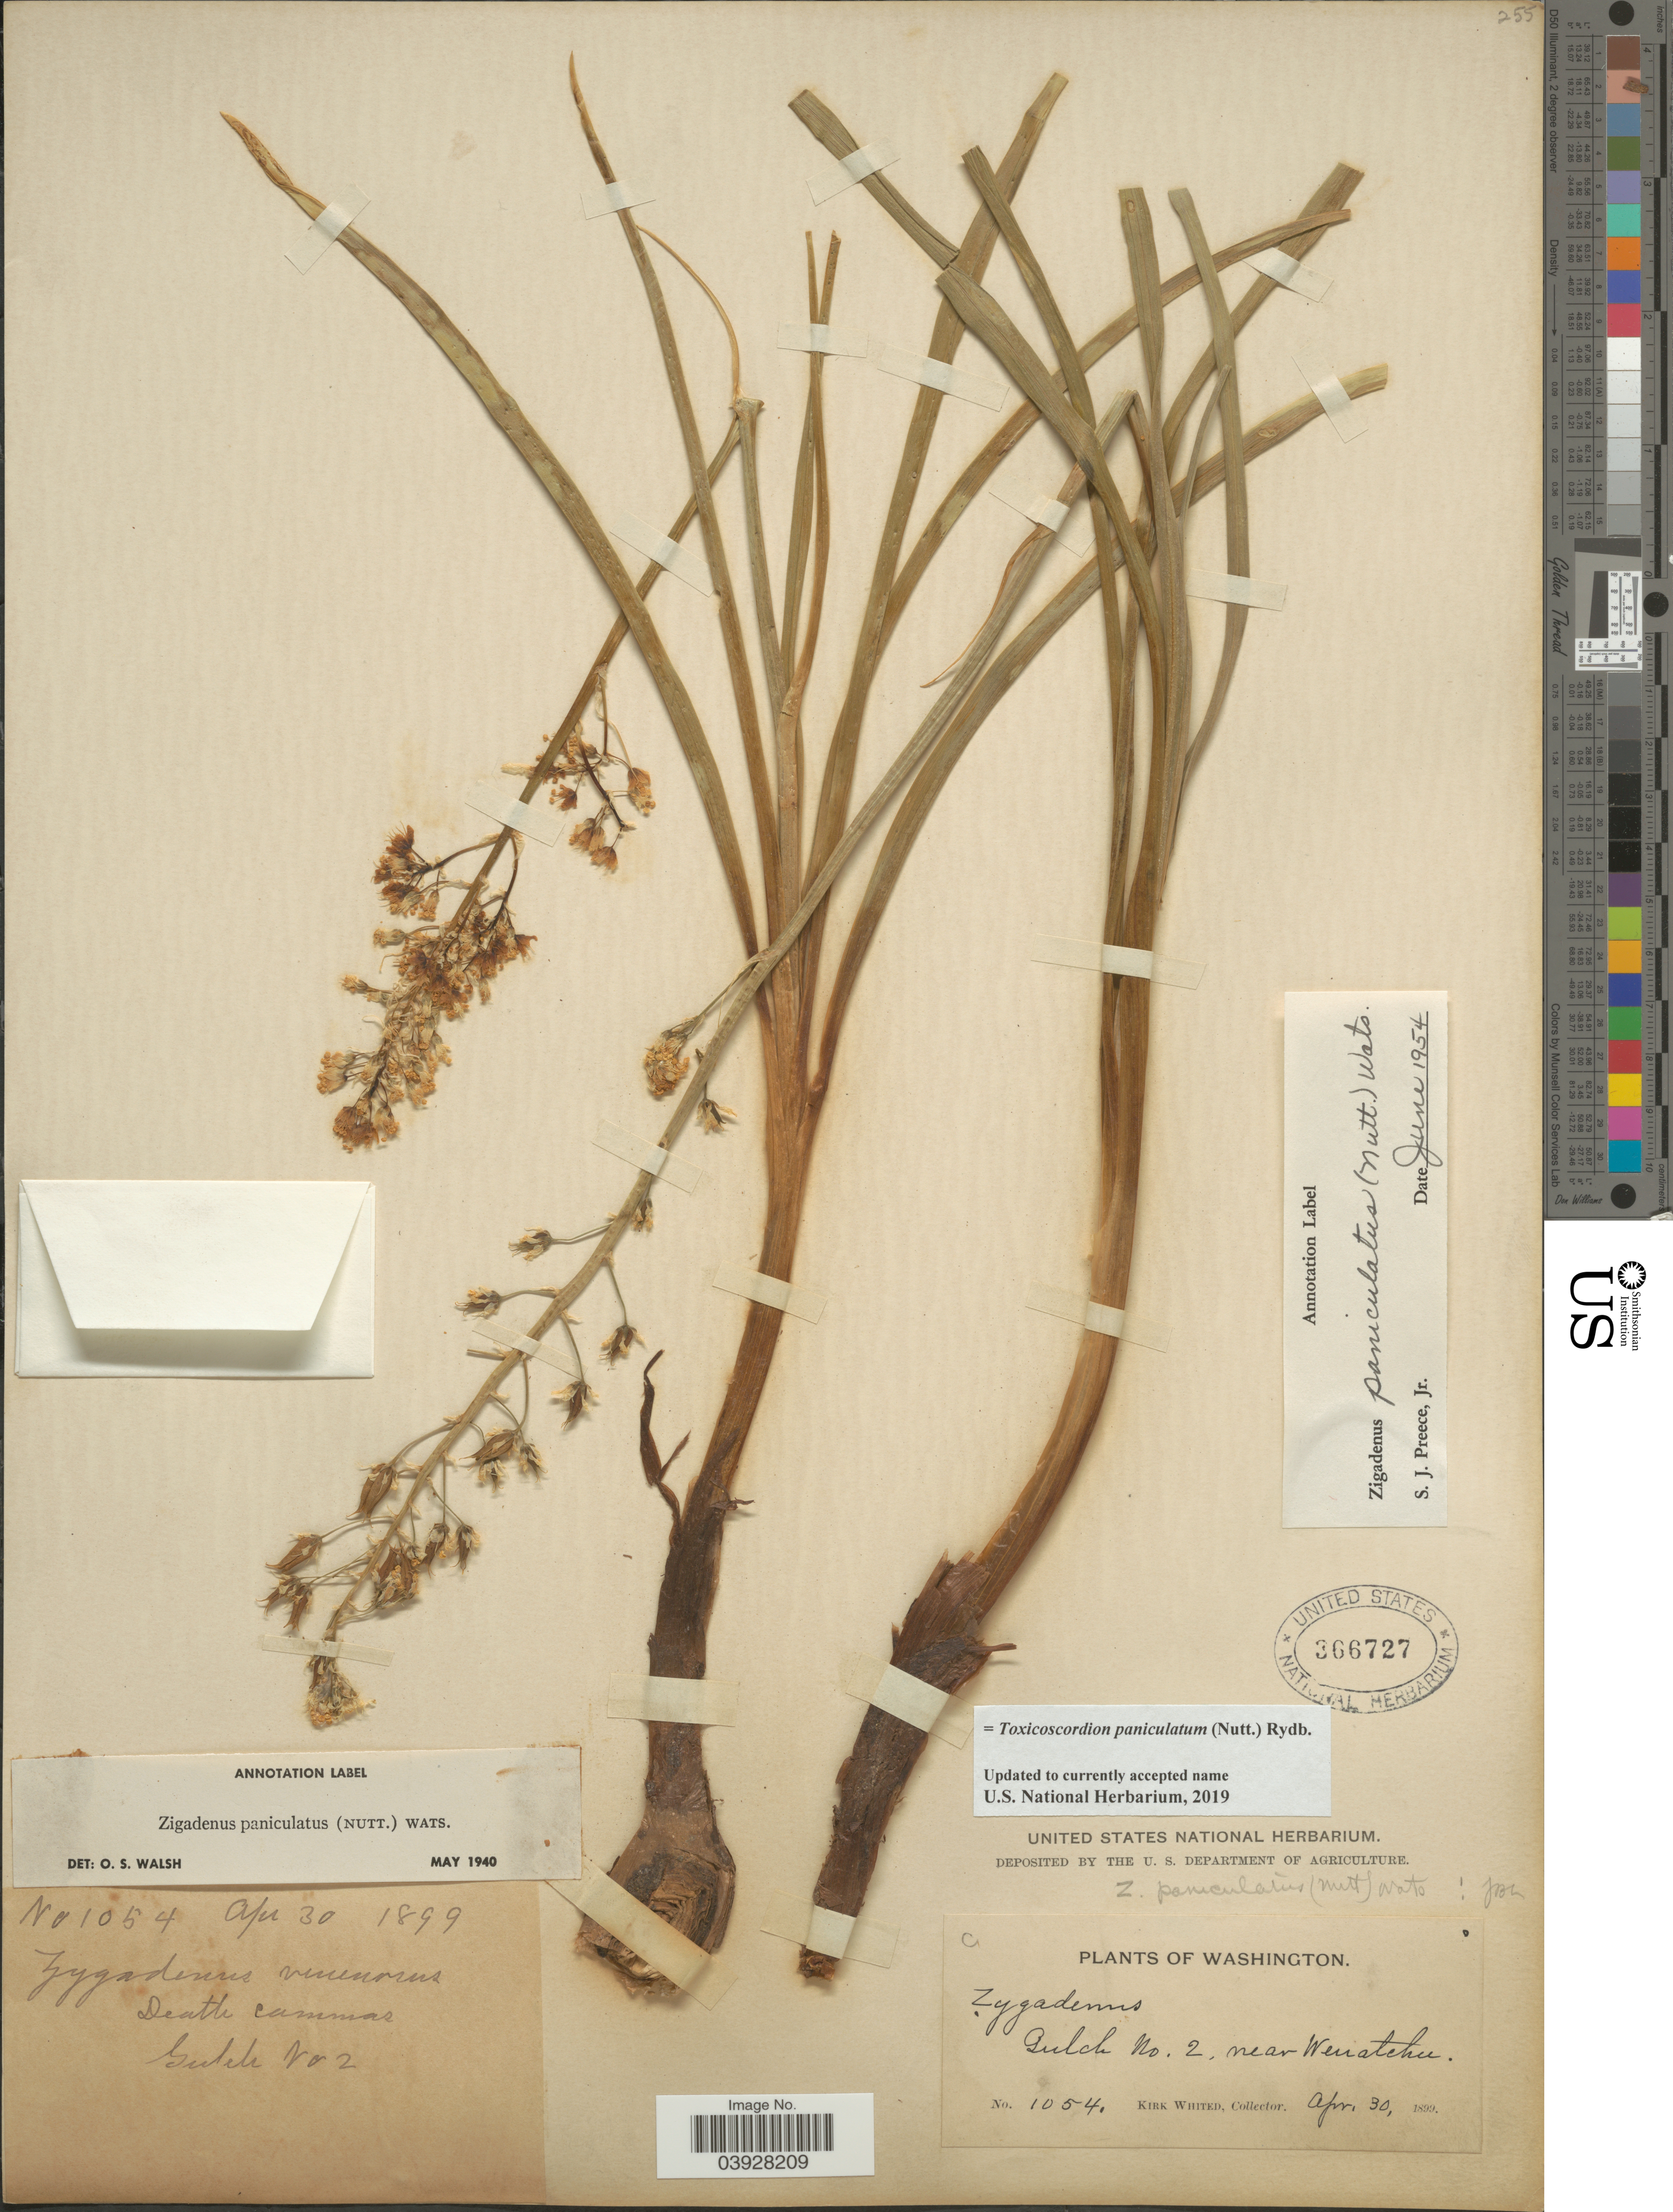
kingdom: Plantae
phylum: Tracheophyta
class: Liliopsida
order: Liliales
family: Melanthiaceae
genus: Toxicoscordion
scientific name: Toxicoscordion paniculatum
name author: (Nutt.) Rydb.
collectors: K. Whited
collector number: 1054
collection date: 1899-04-30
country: United States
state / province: Washington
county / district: Chelan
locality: Gulch No. 2, near Wenatchee.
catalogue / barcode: US 366727